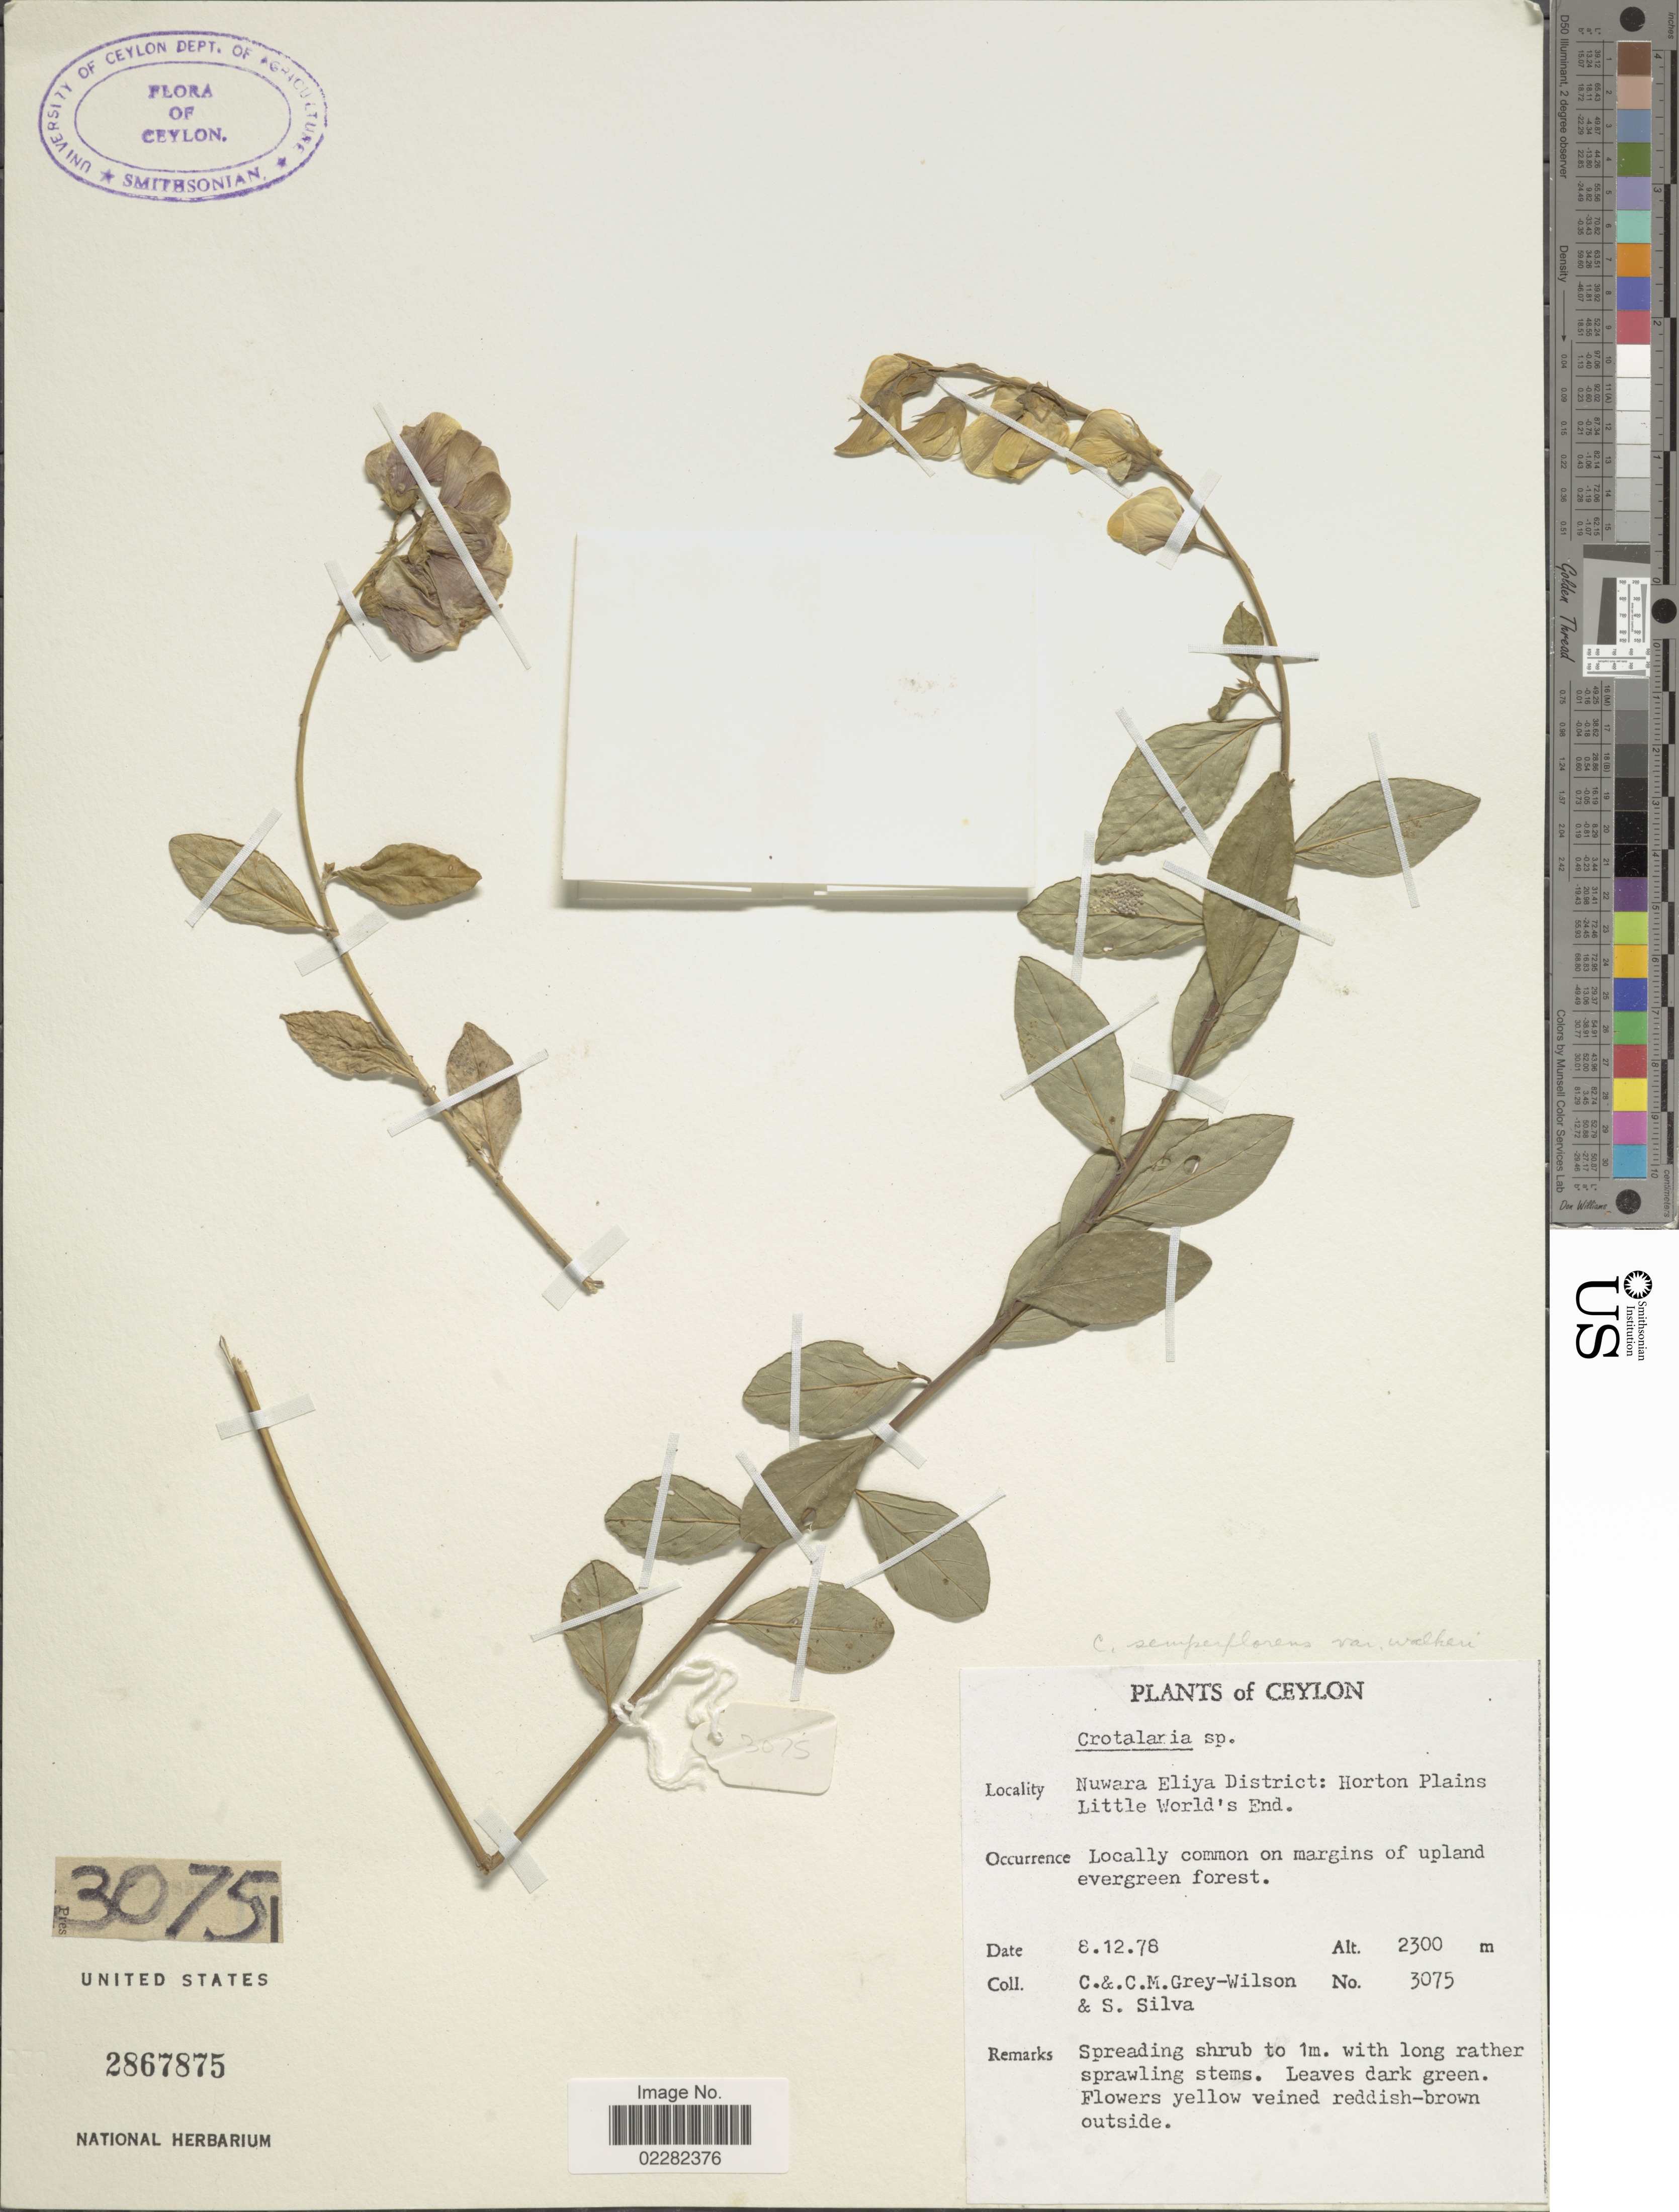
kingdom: Plantae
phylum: Tracheophyta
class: Magnoliopsida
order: Fabales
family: Fabaceae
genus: Crotalaria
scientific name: Crotalaria walkeri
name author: Arn.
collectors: C. Grey-Wilson, C. Grey-Wilson & S. Silva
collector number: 3075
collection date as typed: Transcribed d/m/y: 8/12/78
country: Sri Lanka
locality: Ceylon, Nuwara Eliya District: Horton Plains Little World's End.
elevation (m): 2300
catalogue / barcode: US 2867875